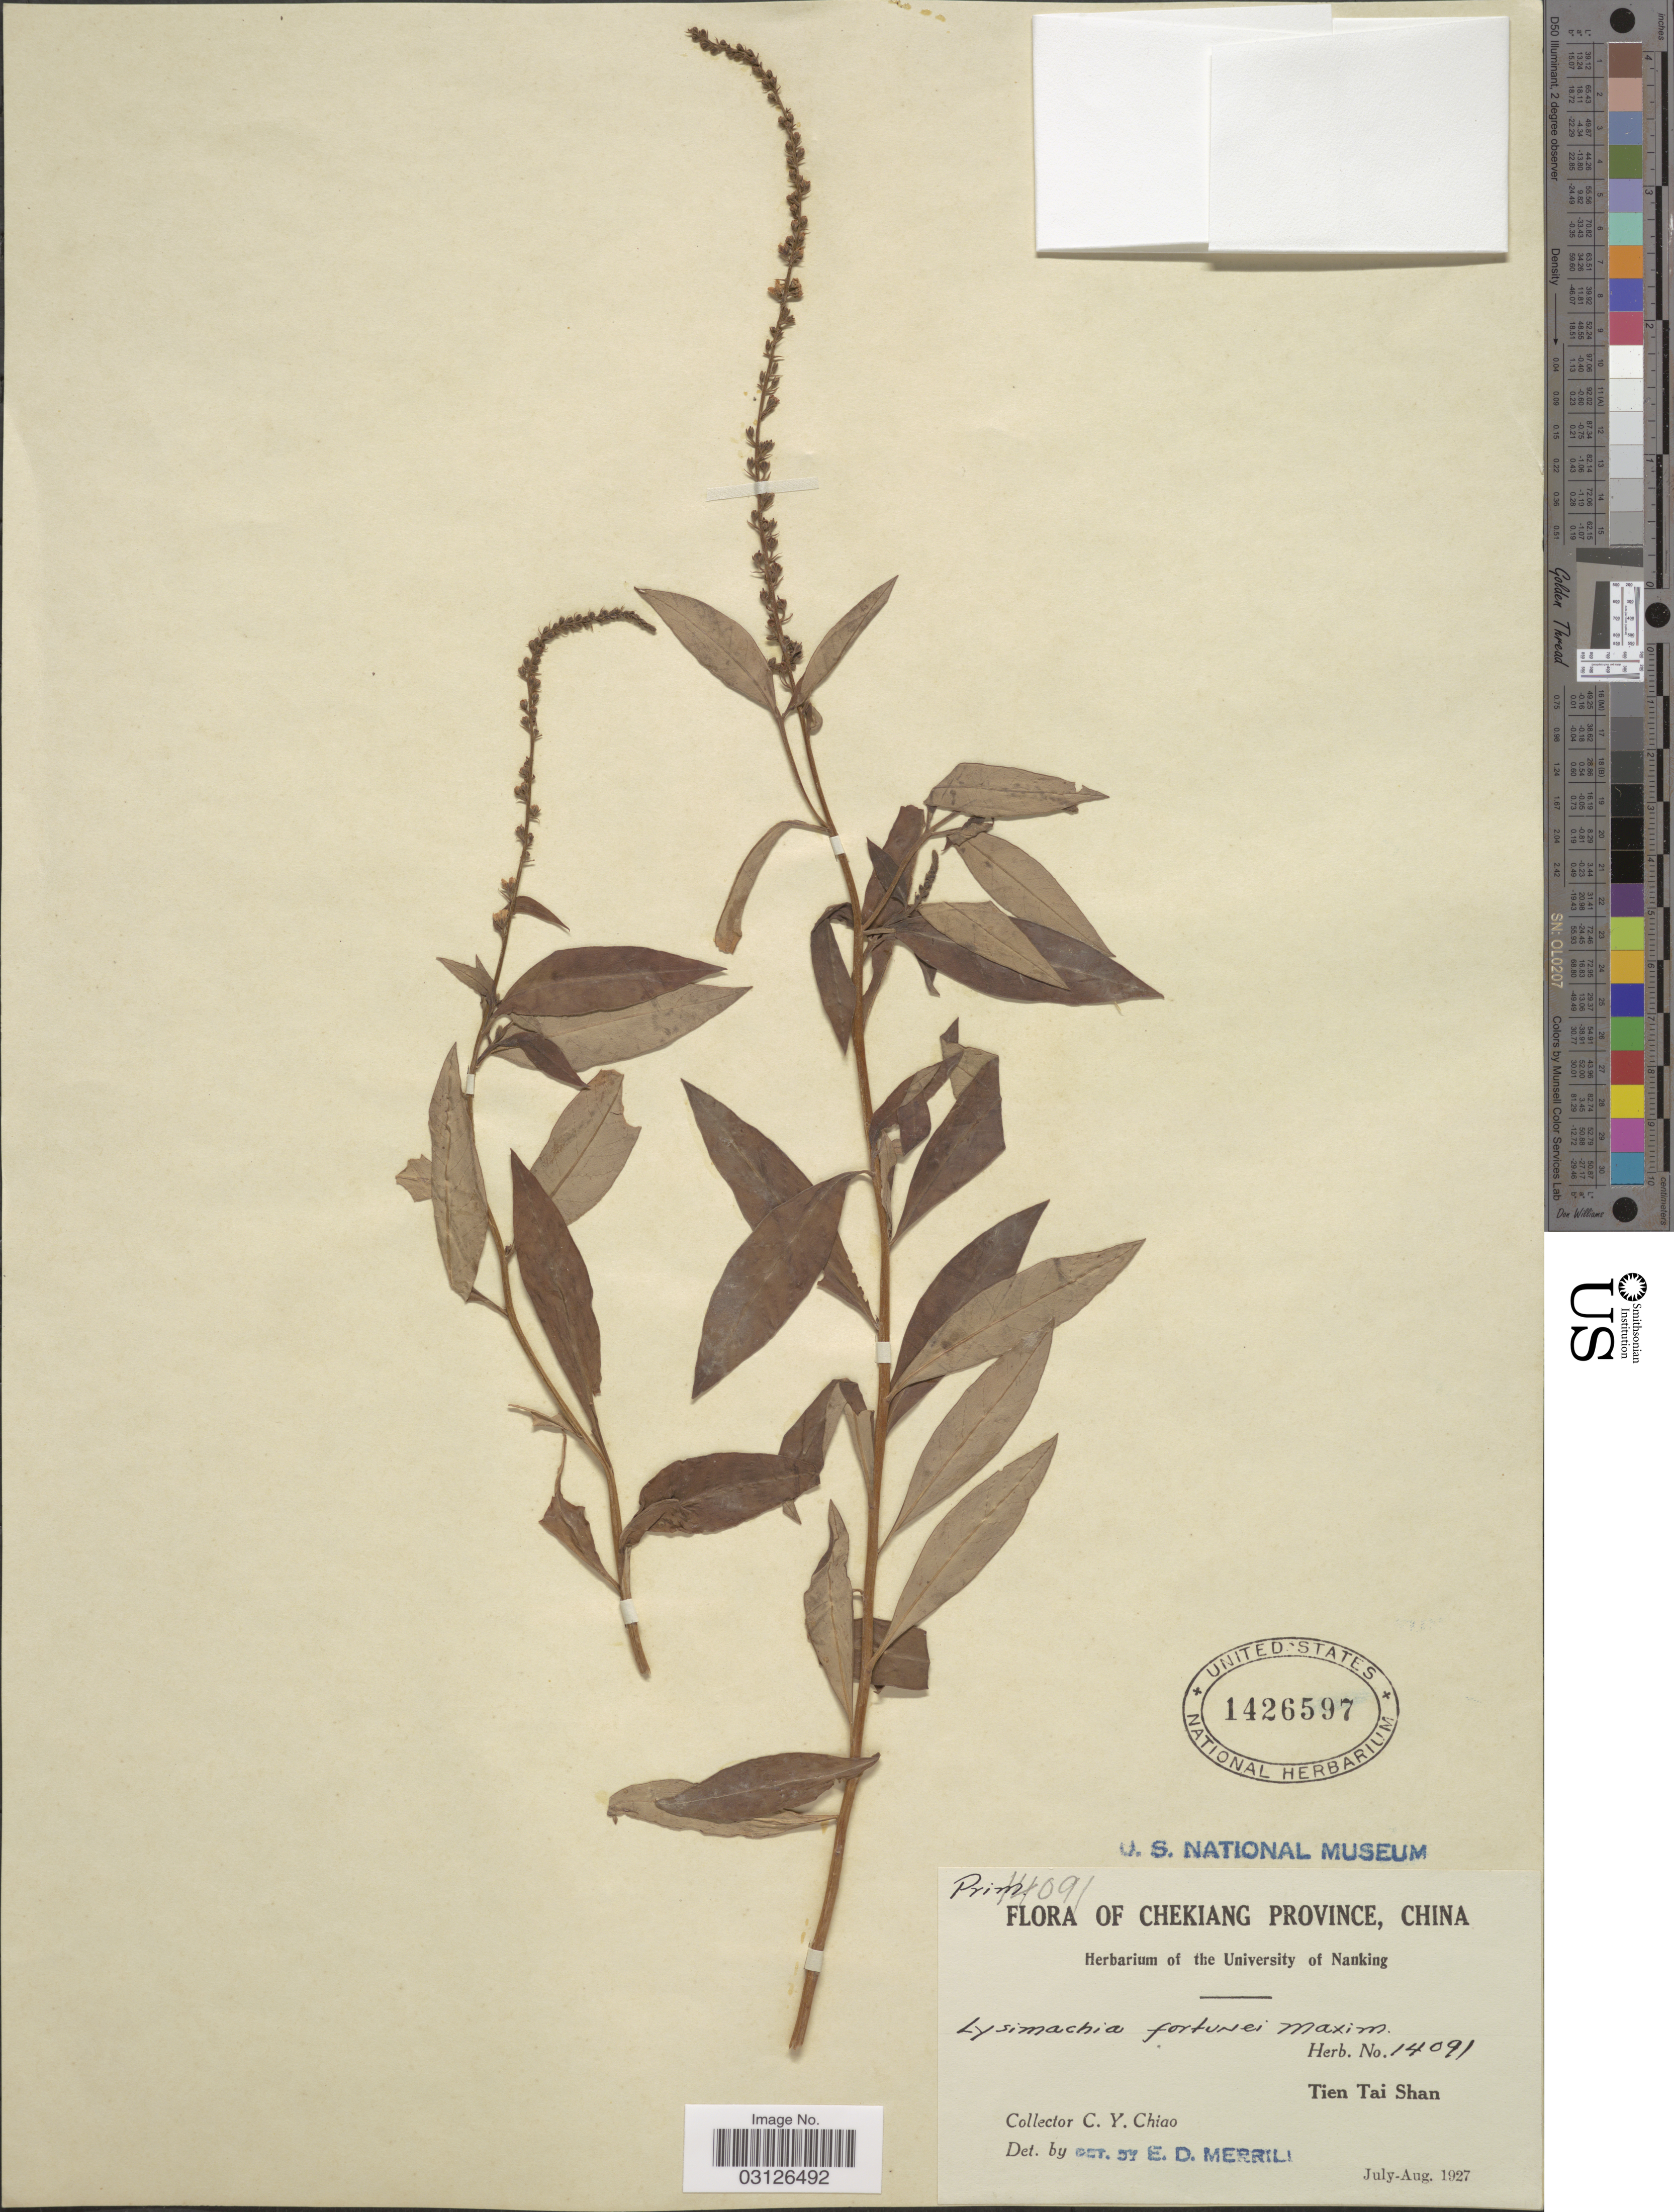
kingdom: Plantae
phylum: Tracheophyta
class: Magnoliopsida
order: Ericales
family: Primulaceae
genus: Lysimachia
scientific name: Lysimachia fortunei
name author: Maxim.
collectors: C. Y. Chiao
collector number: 14091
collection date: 1927-07/1927-08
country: China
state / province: Zhejiang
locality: Chekiang Province. Tien Tai Shan.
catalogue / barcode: US 1426597